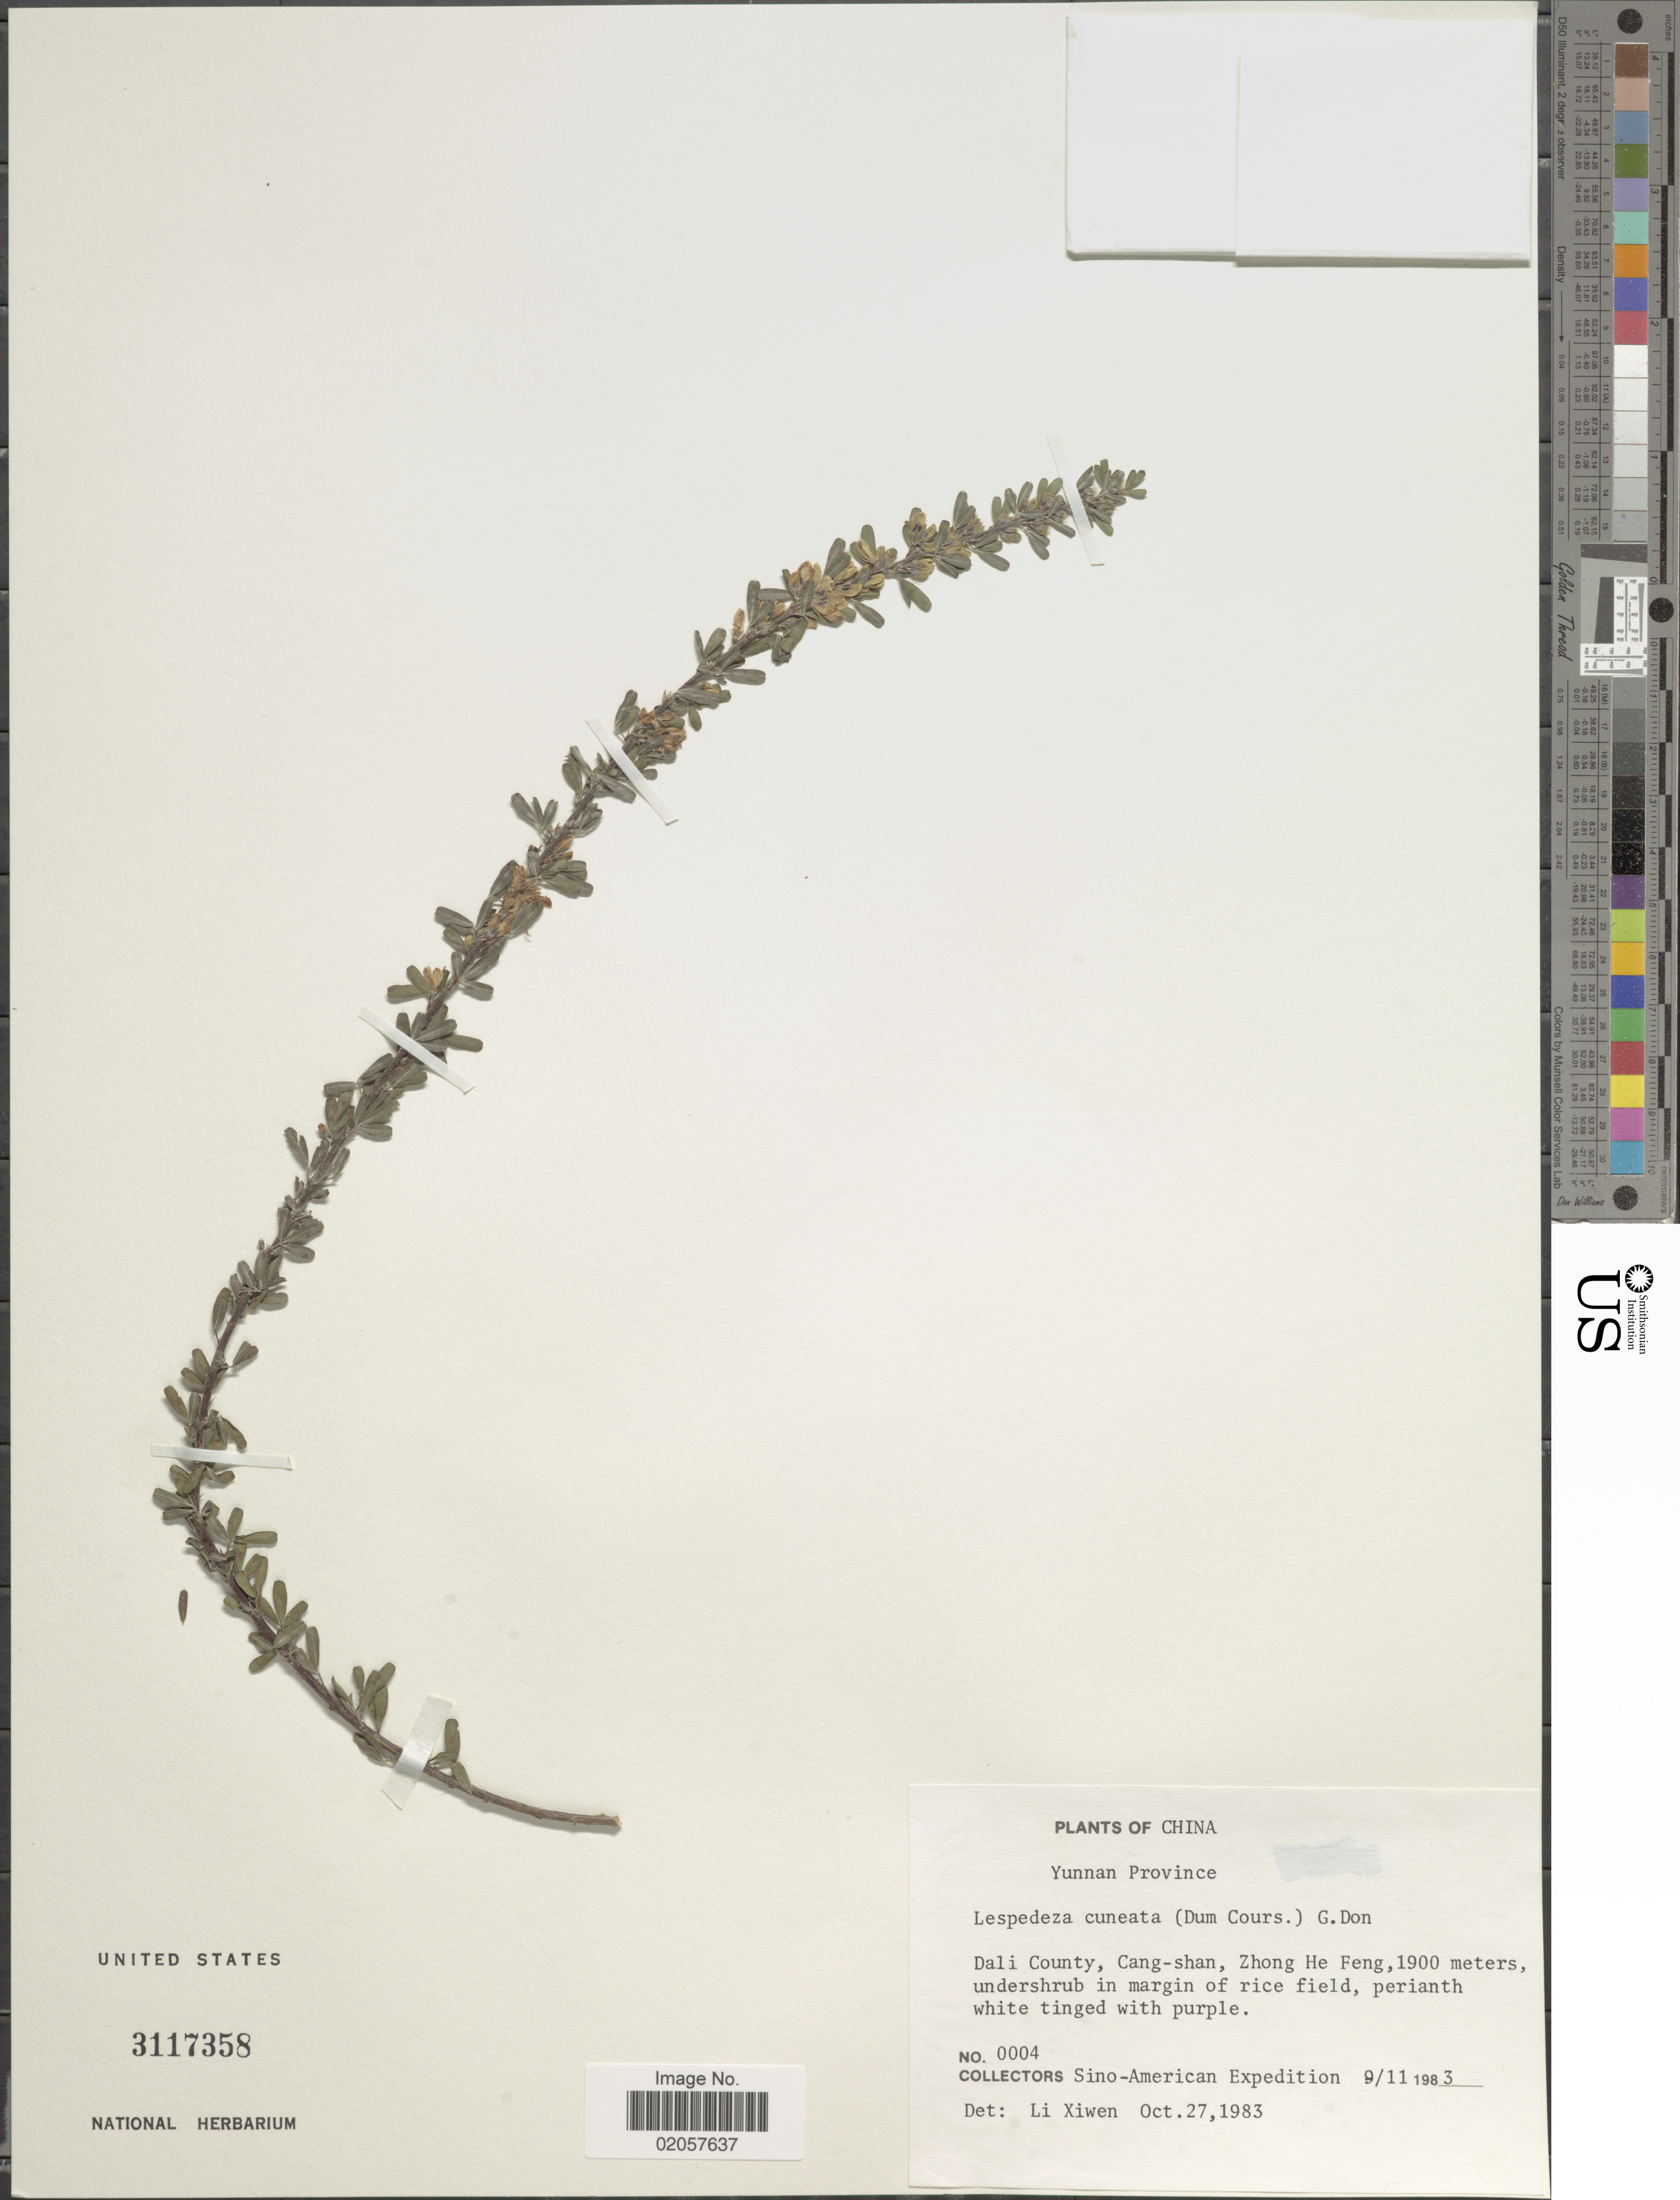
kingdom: Plantae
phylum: Tracheophyta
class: Magnoliopsida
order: Fabales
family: Fabaceae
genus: Lespedeza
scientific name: Lespedeza cuneata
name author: (Dum. Cours.) G. Don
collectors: Sino-Amer. Bot. Exped. 1984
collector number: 0004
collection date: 1983-10-27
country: China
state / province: Yunnan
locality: Dali County, Cang-shan, Zhong He Feng, undershrub in margin of rice field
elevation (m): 1900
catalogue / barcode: US 3117358